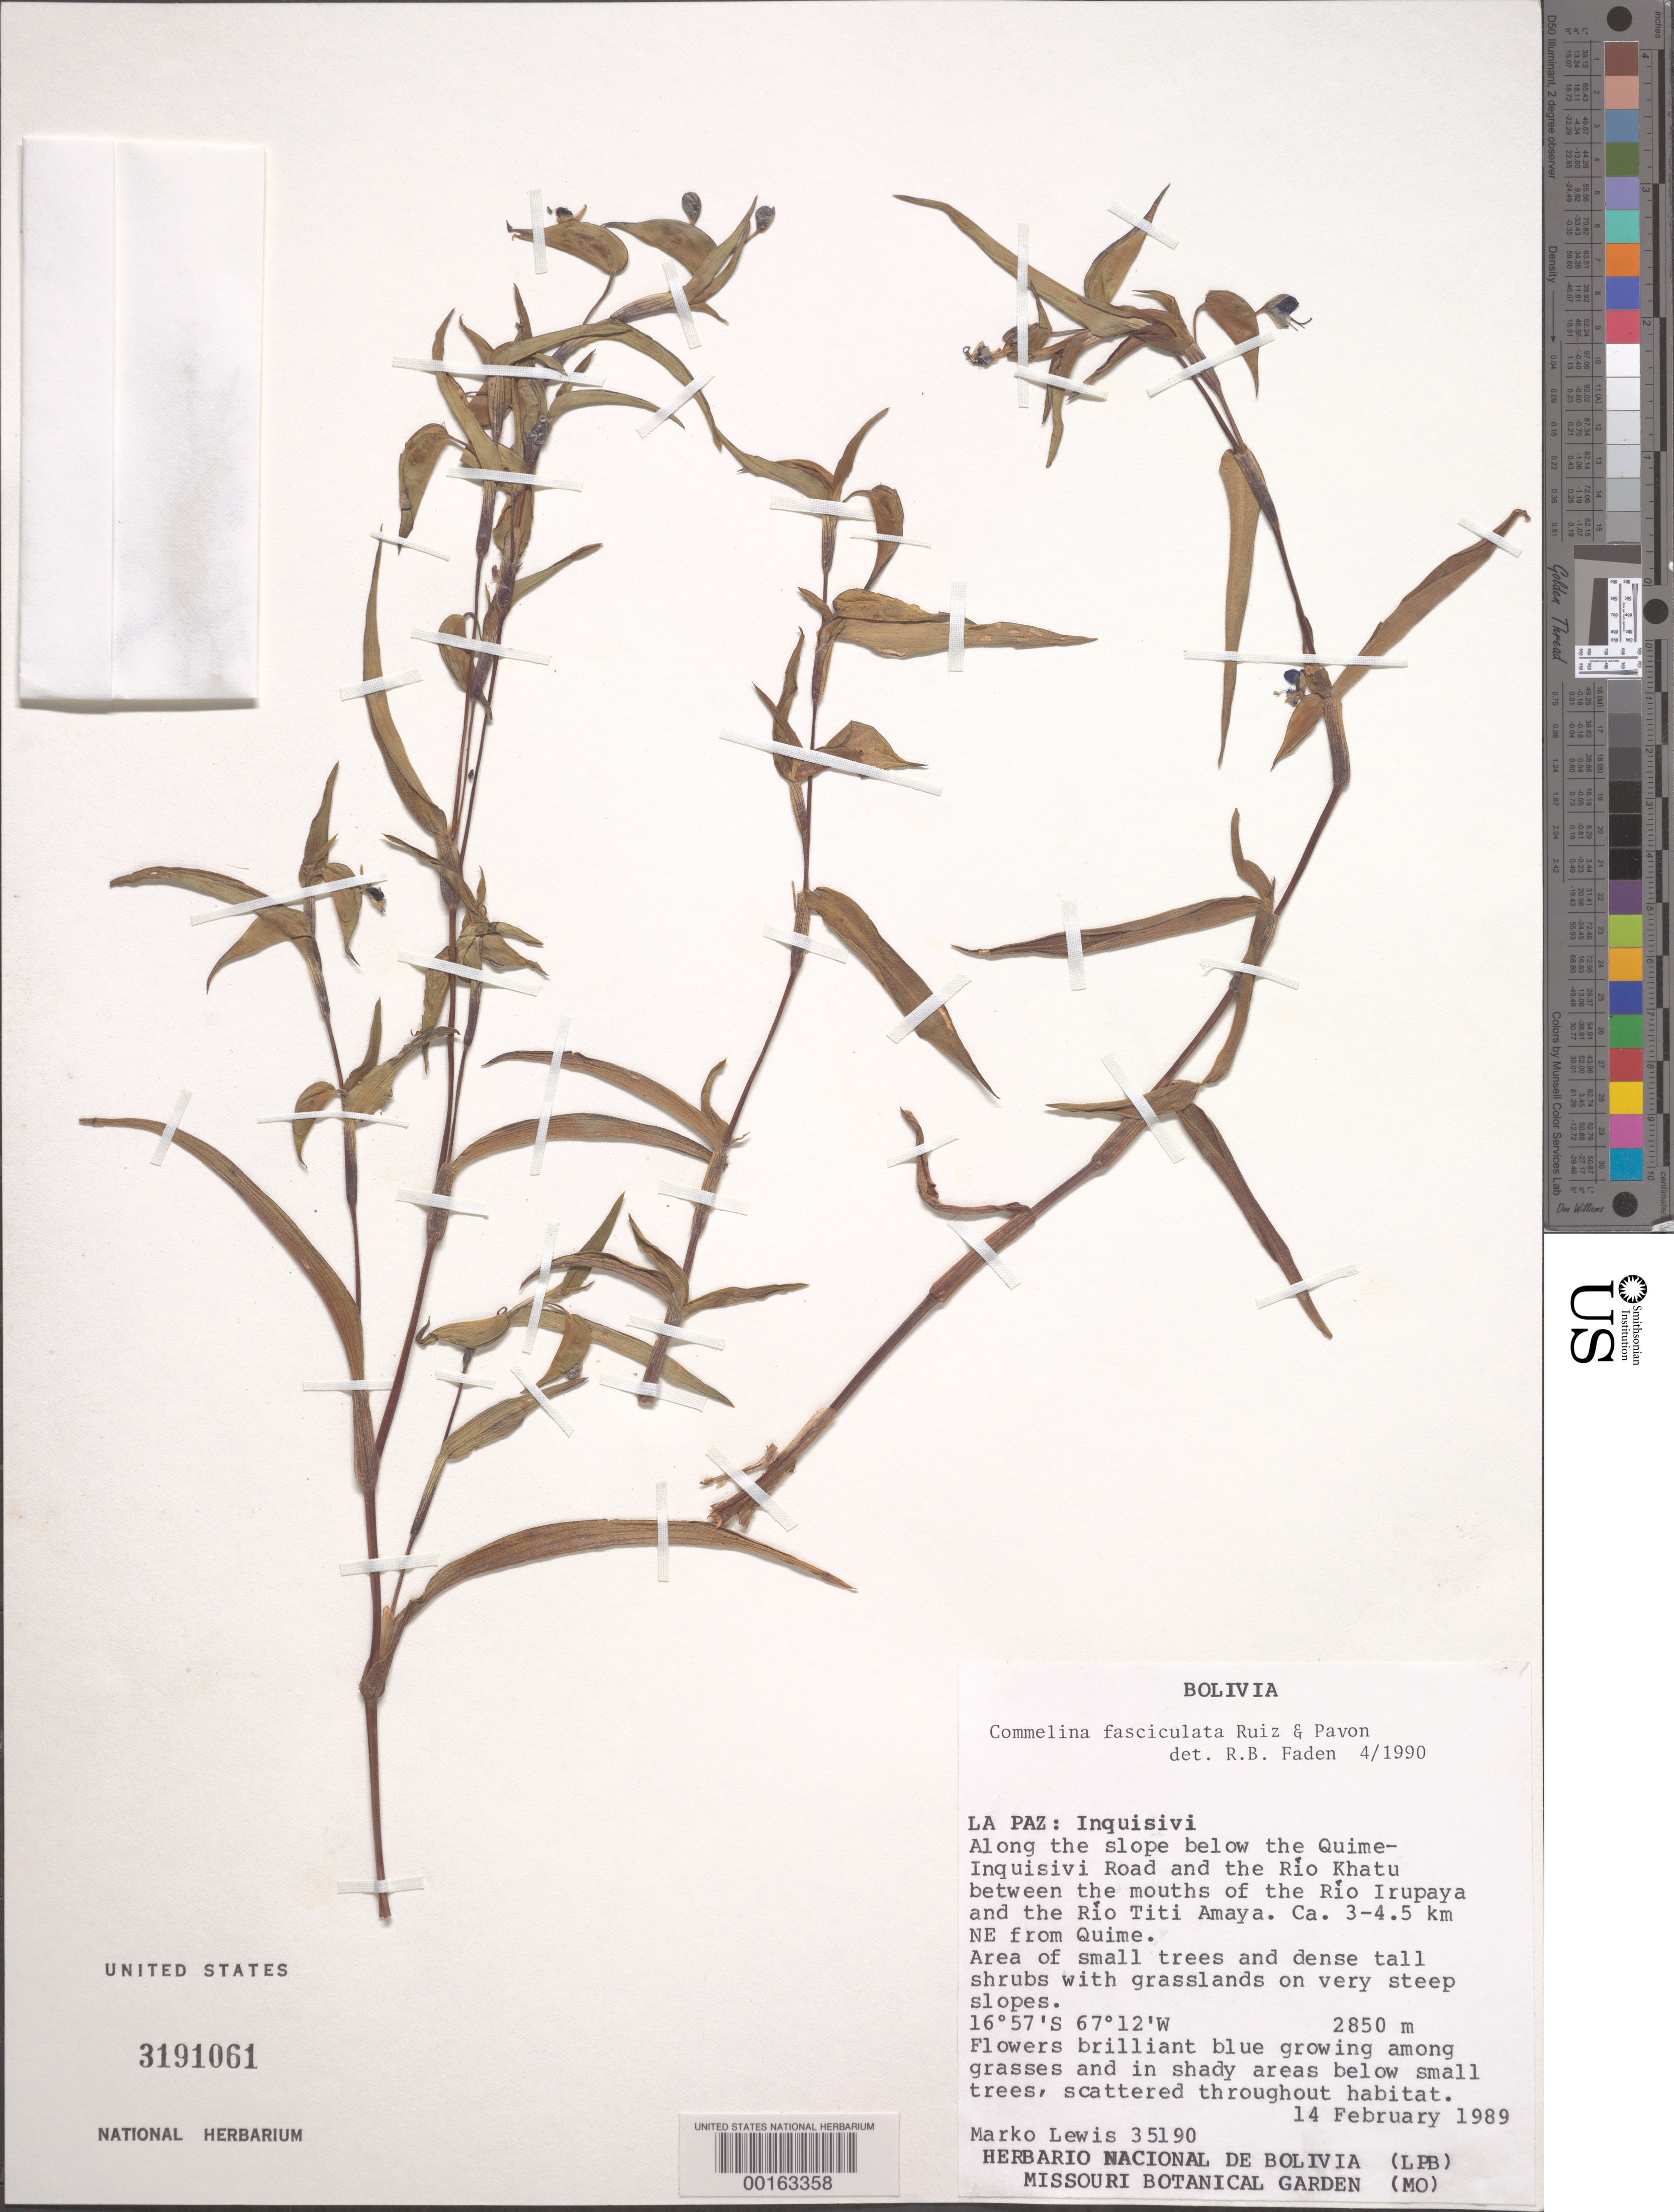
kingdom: Plantae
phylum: Tracheophyta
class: Liliopsida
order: Commelinales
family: Commelinaceae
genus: Commelina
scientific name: Commelina fasciculata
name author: Ruiz & Pav.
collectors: M. E. Lewis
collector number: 35190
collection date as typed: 14 Feb 1989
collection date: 1989-02-14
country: Bolivia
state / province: La Paz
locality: Inquisivi, along the slope below the Quime-Inquisivi road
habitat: Among grasses and in shady areas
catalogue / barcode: US 3191061